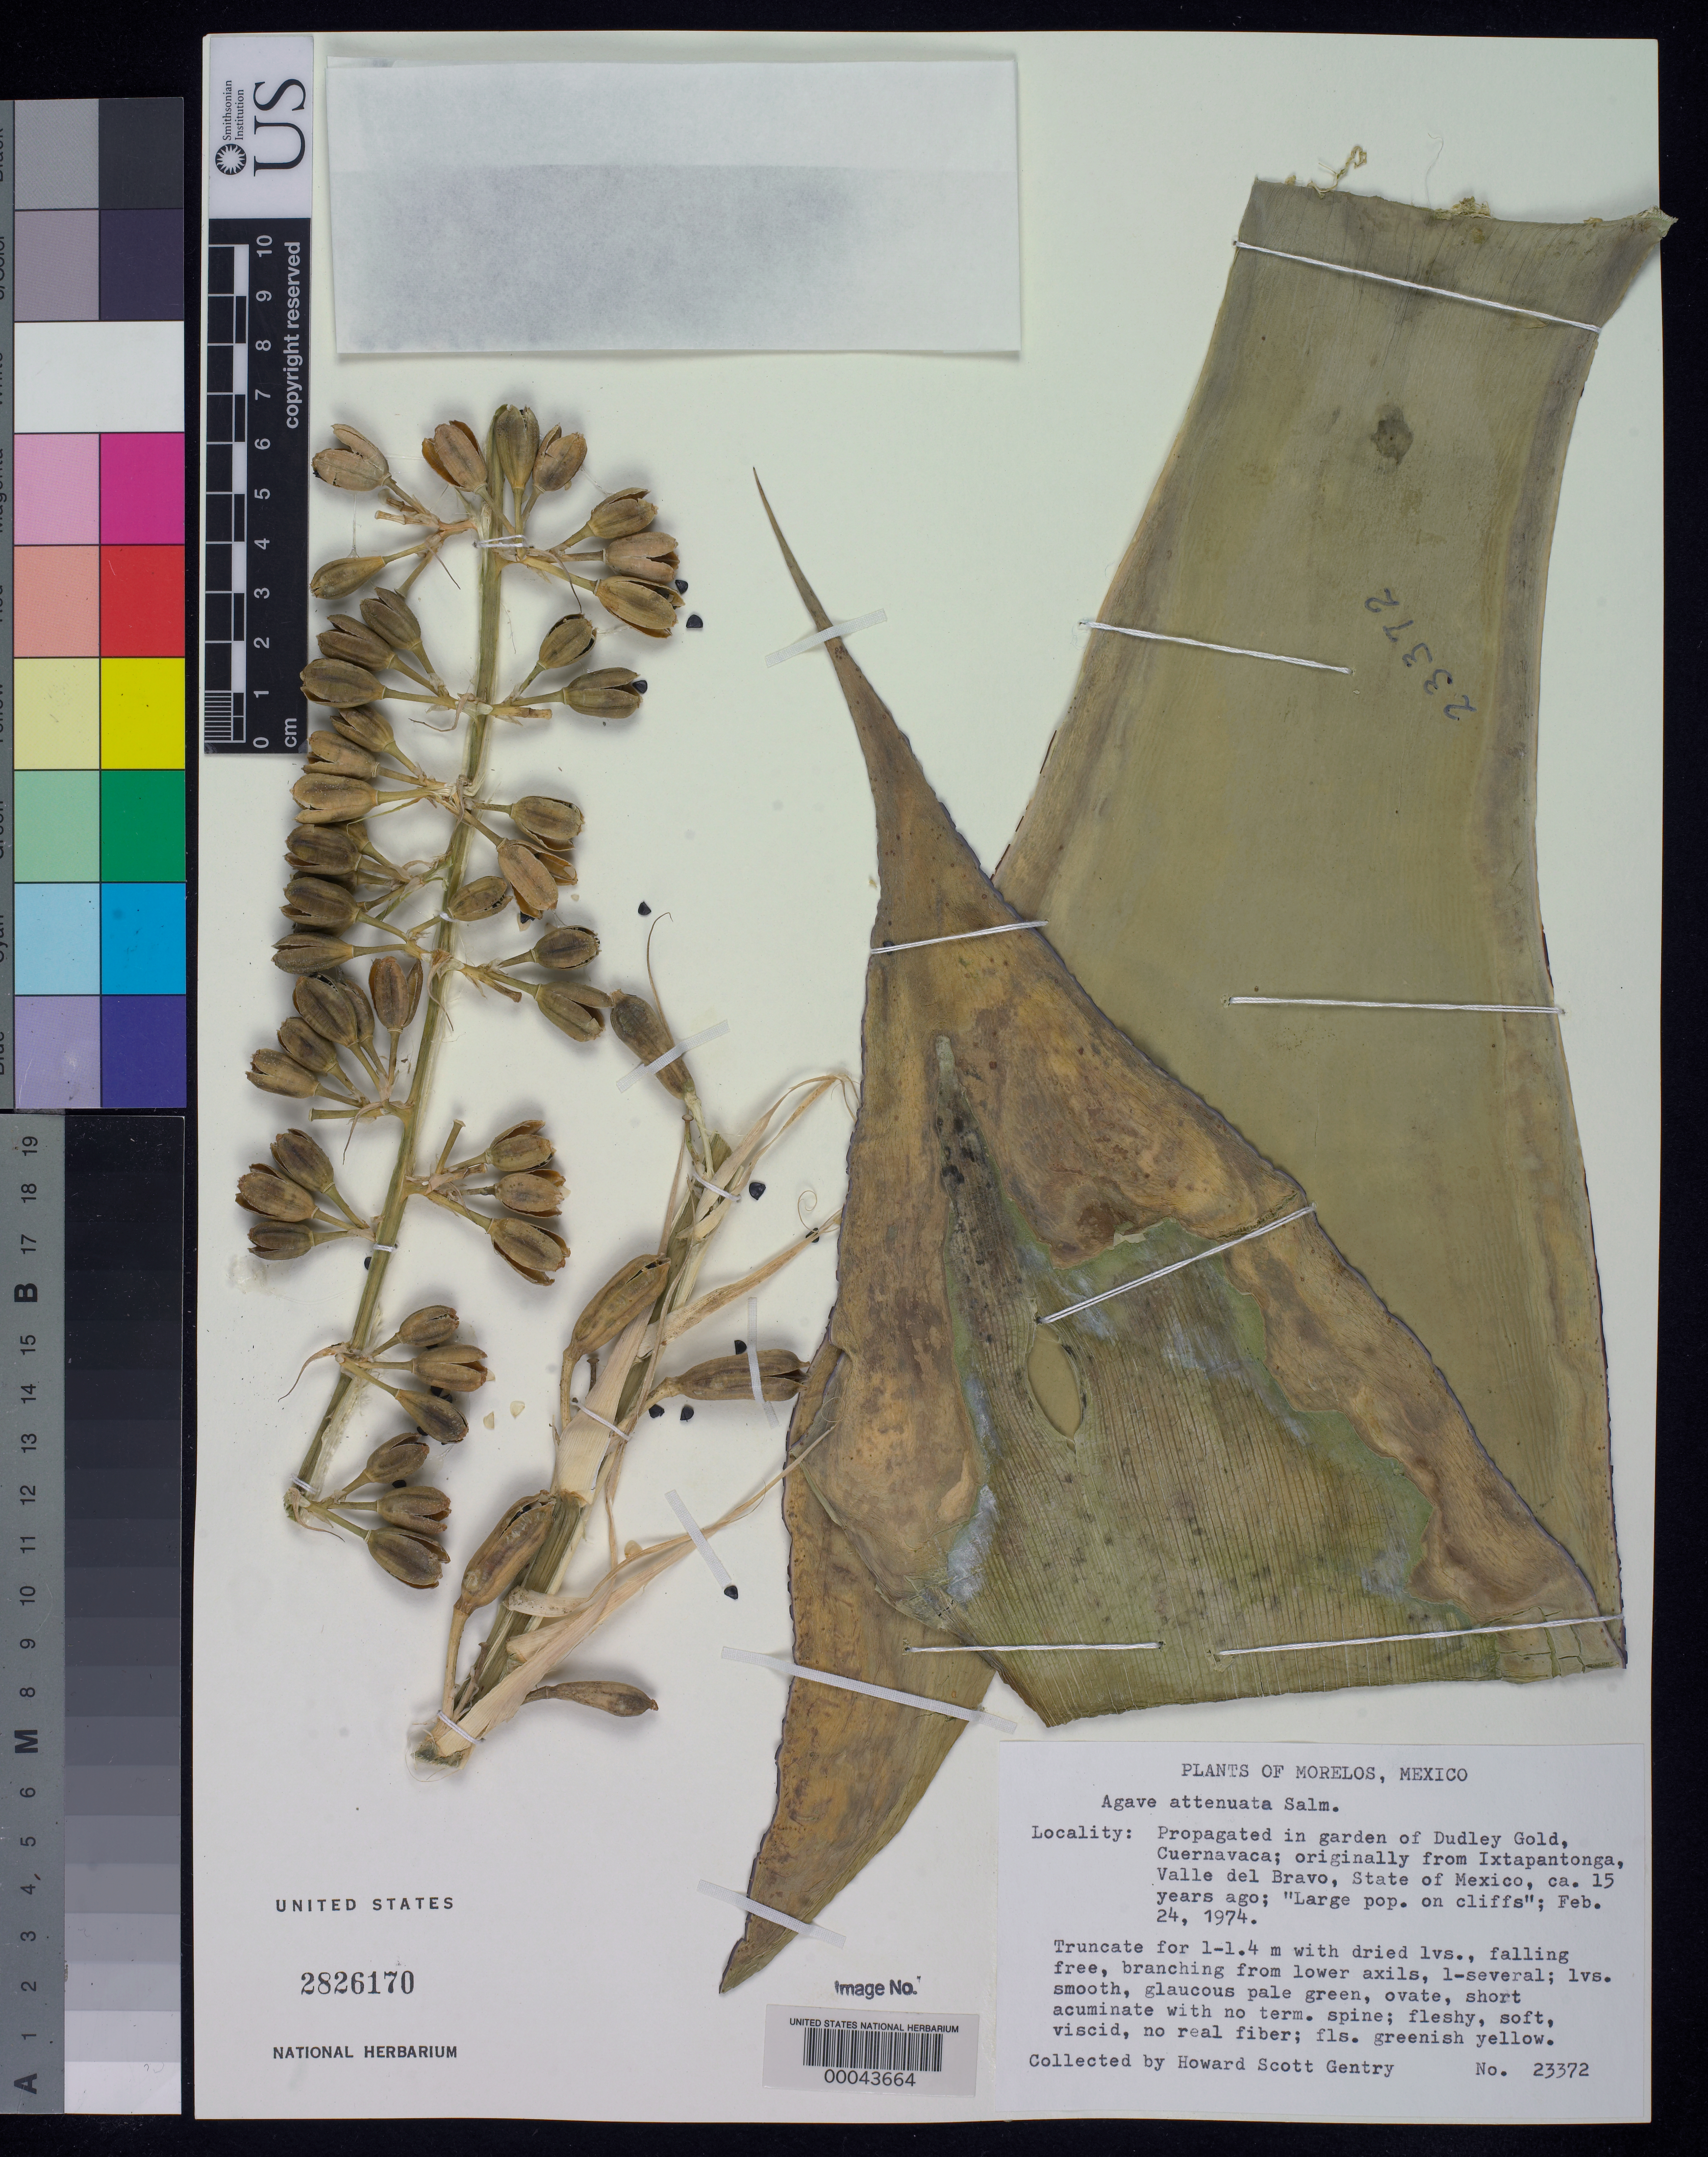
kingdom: Plantae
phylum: Tracheophyta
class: Liliopsida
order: Asparagales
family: Asparagaceae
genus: Agave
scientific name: Agave attenuata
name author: Salm-Dyck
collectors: H. S. Gentry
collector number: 23372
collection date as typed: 24 Feb 1974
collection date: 1974-02-24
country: Mexico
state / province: México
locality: Ixtapantonga, Valle del Bravo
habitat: Propagated in garden of dudley gold, cuernavaca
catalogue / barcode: US 2826170